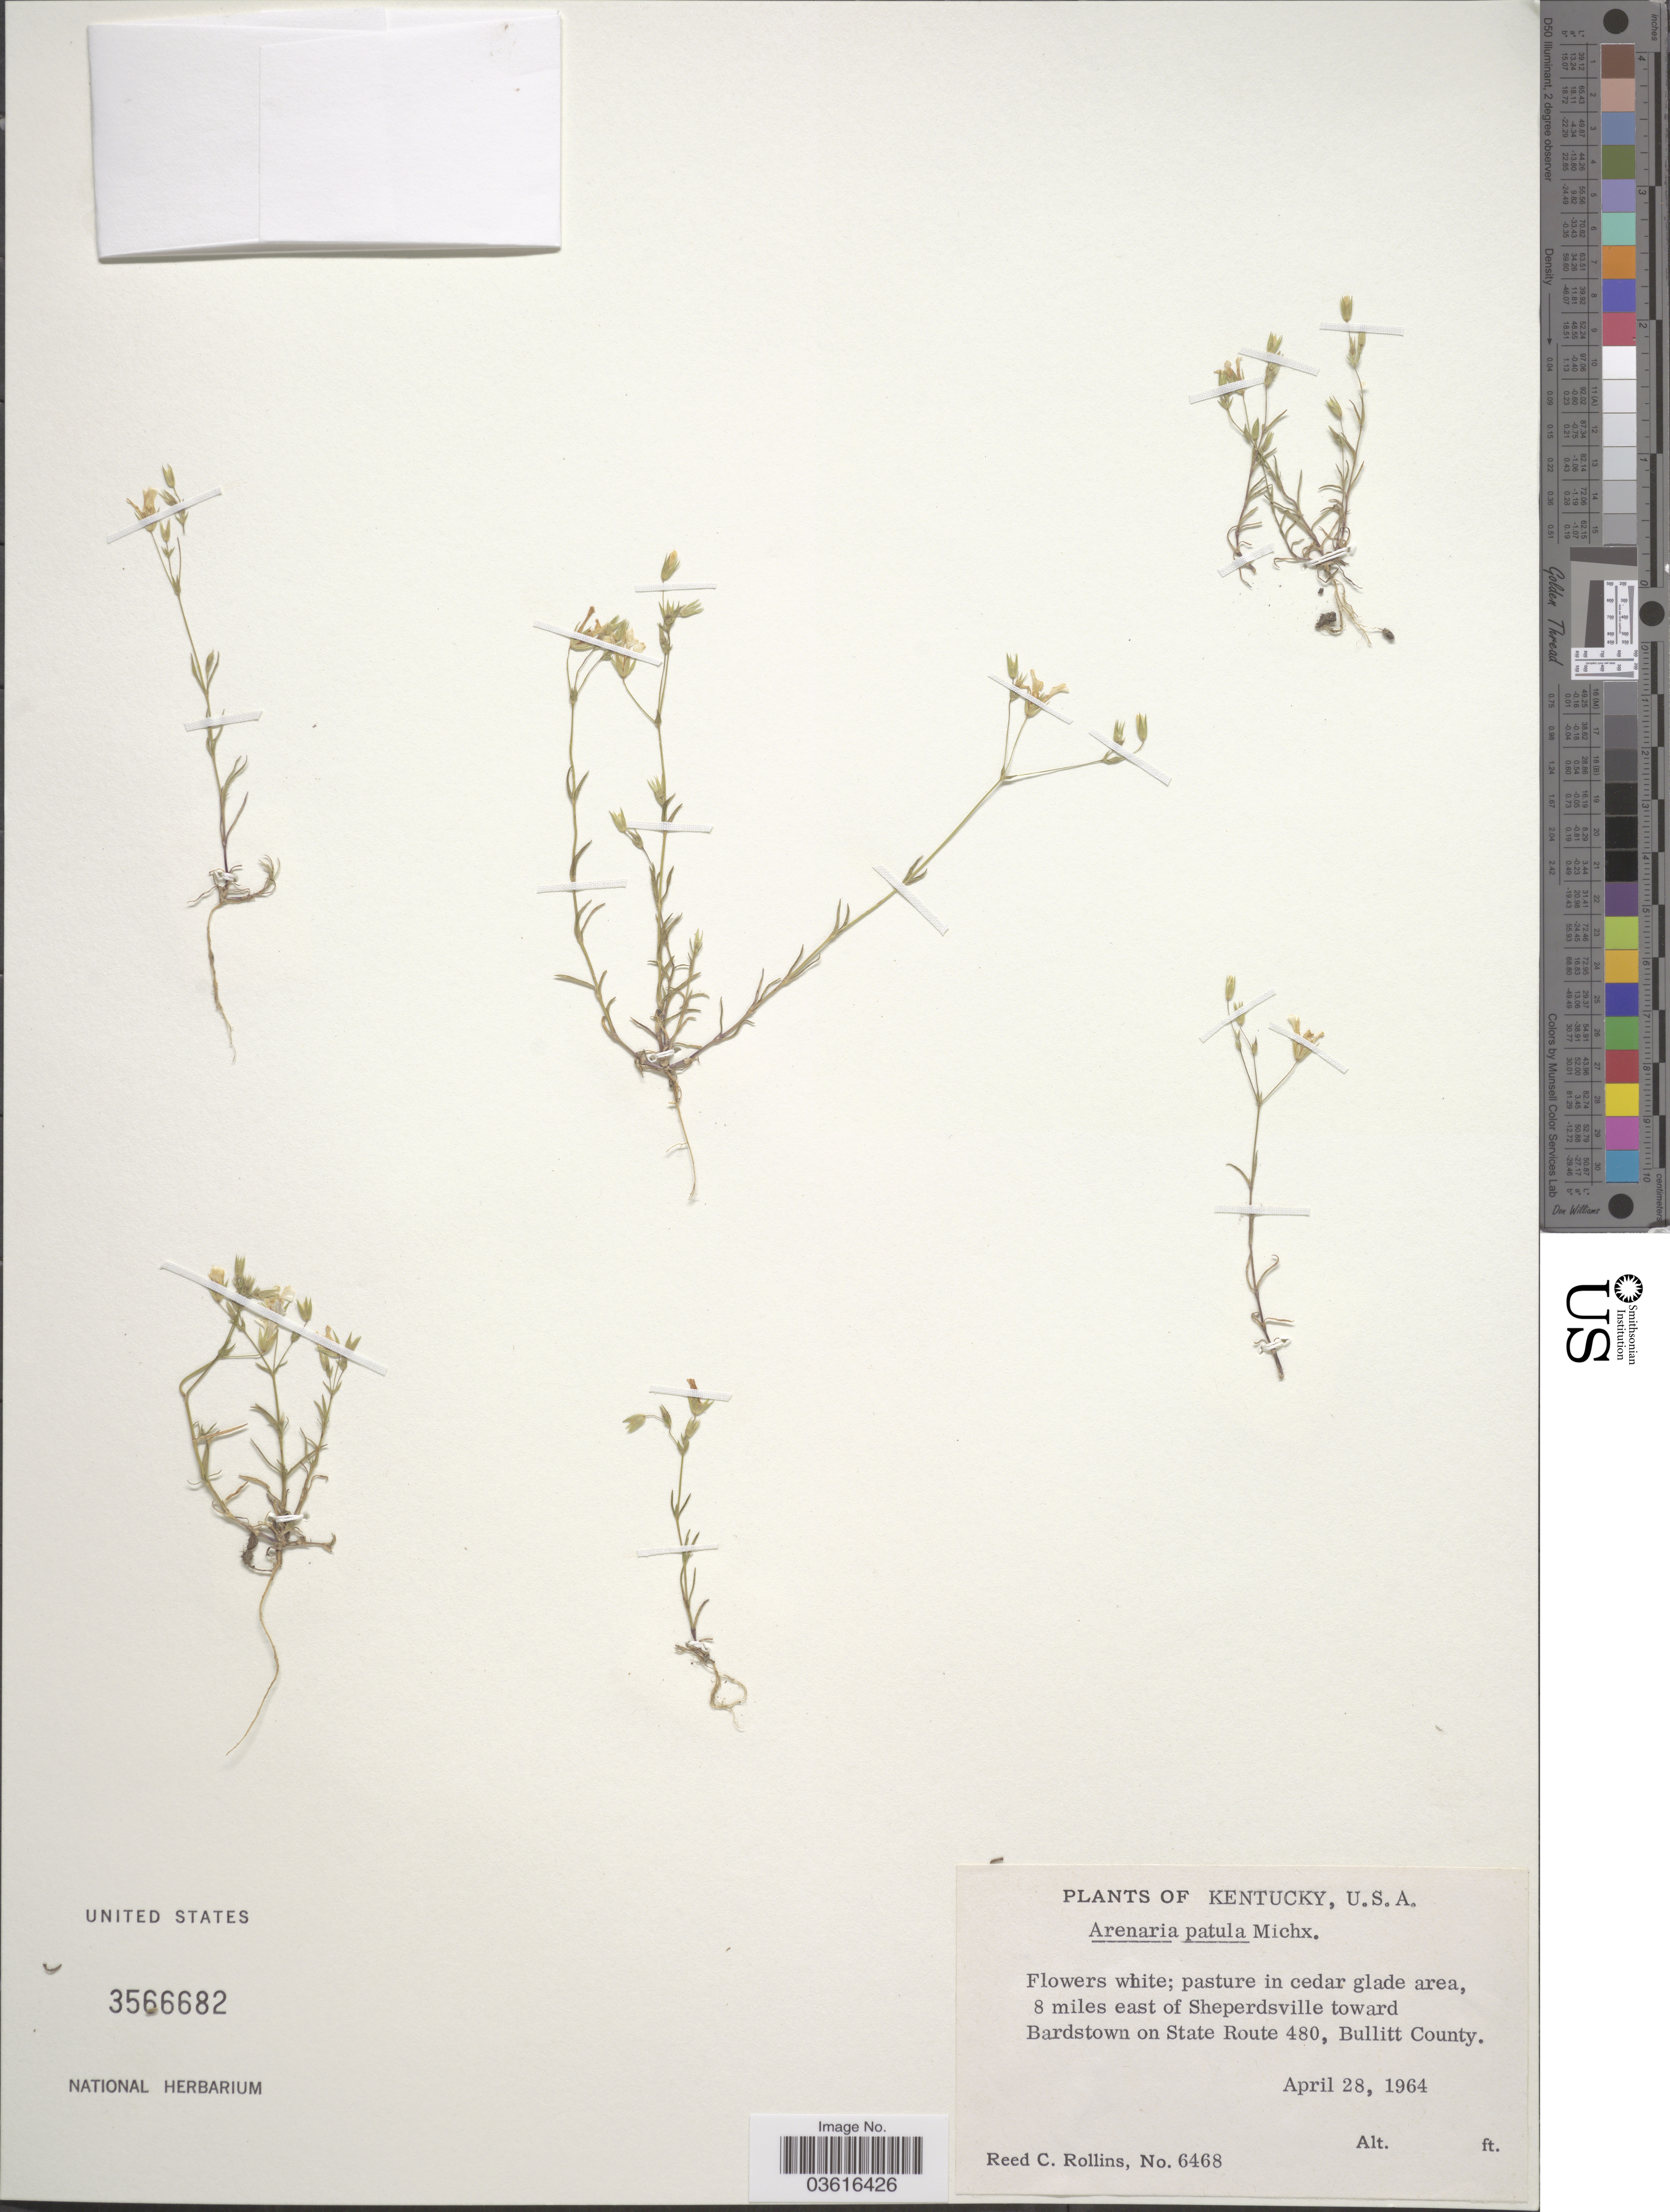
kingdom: Plantae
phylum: Tracheophyta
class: Magnoliopsida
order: Caryophyllales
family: Caryophyllaceae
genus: Minuartia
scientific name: Minuartia patula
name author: (Michx.) Mattf.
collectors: R. C. Rollins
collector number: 6468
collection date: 1964-04-28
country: United States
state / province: Kentucky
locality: Pasture in cedar glade area, 8 miles east of Sheperdsville toward Bardstown on State Route 480, Bullitt County.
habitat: pasture in cedar glade area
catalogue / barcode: US 3566682